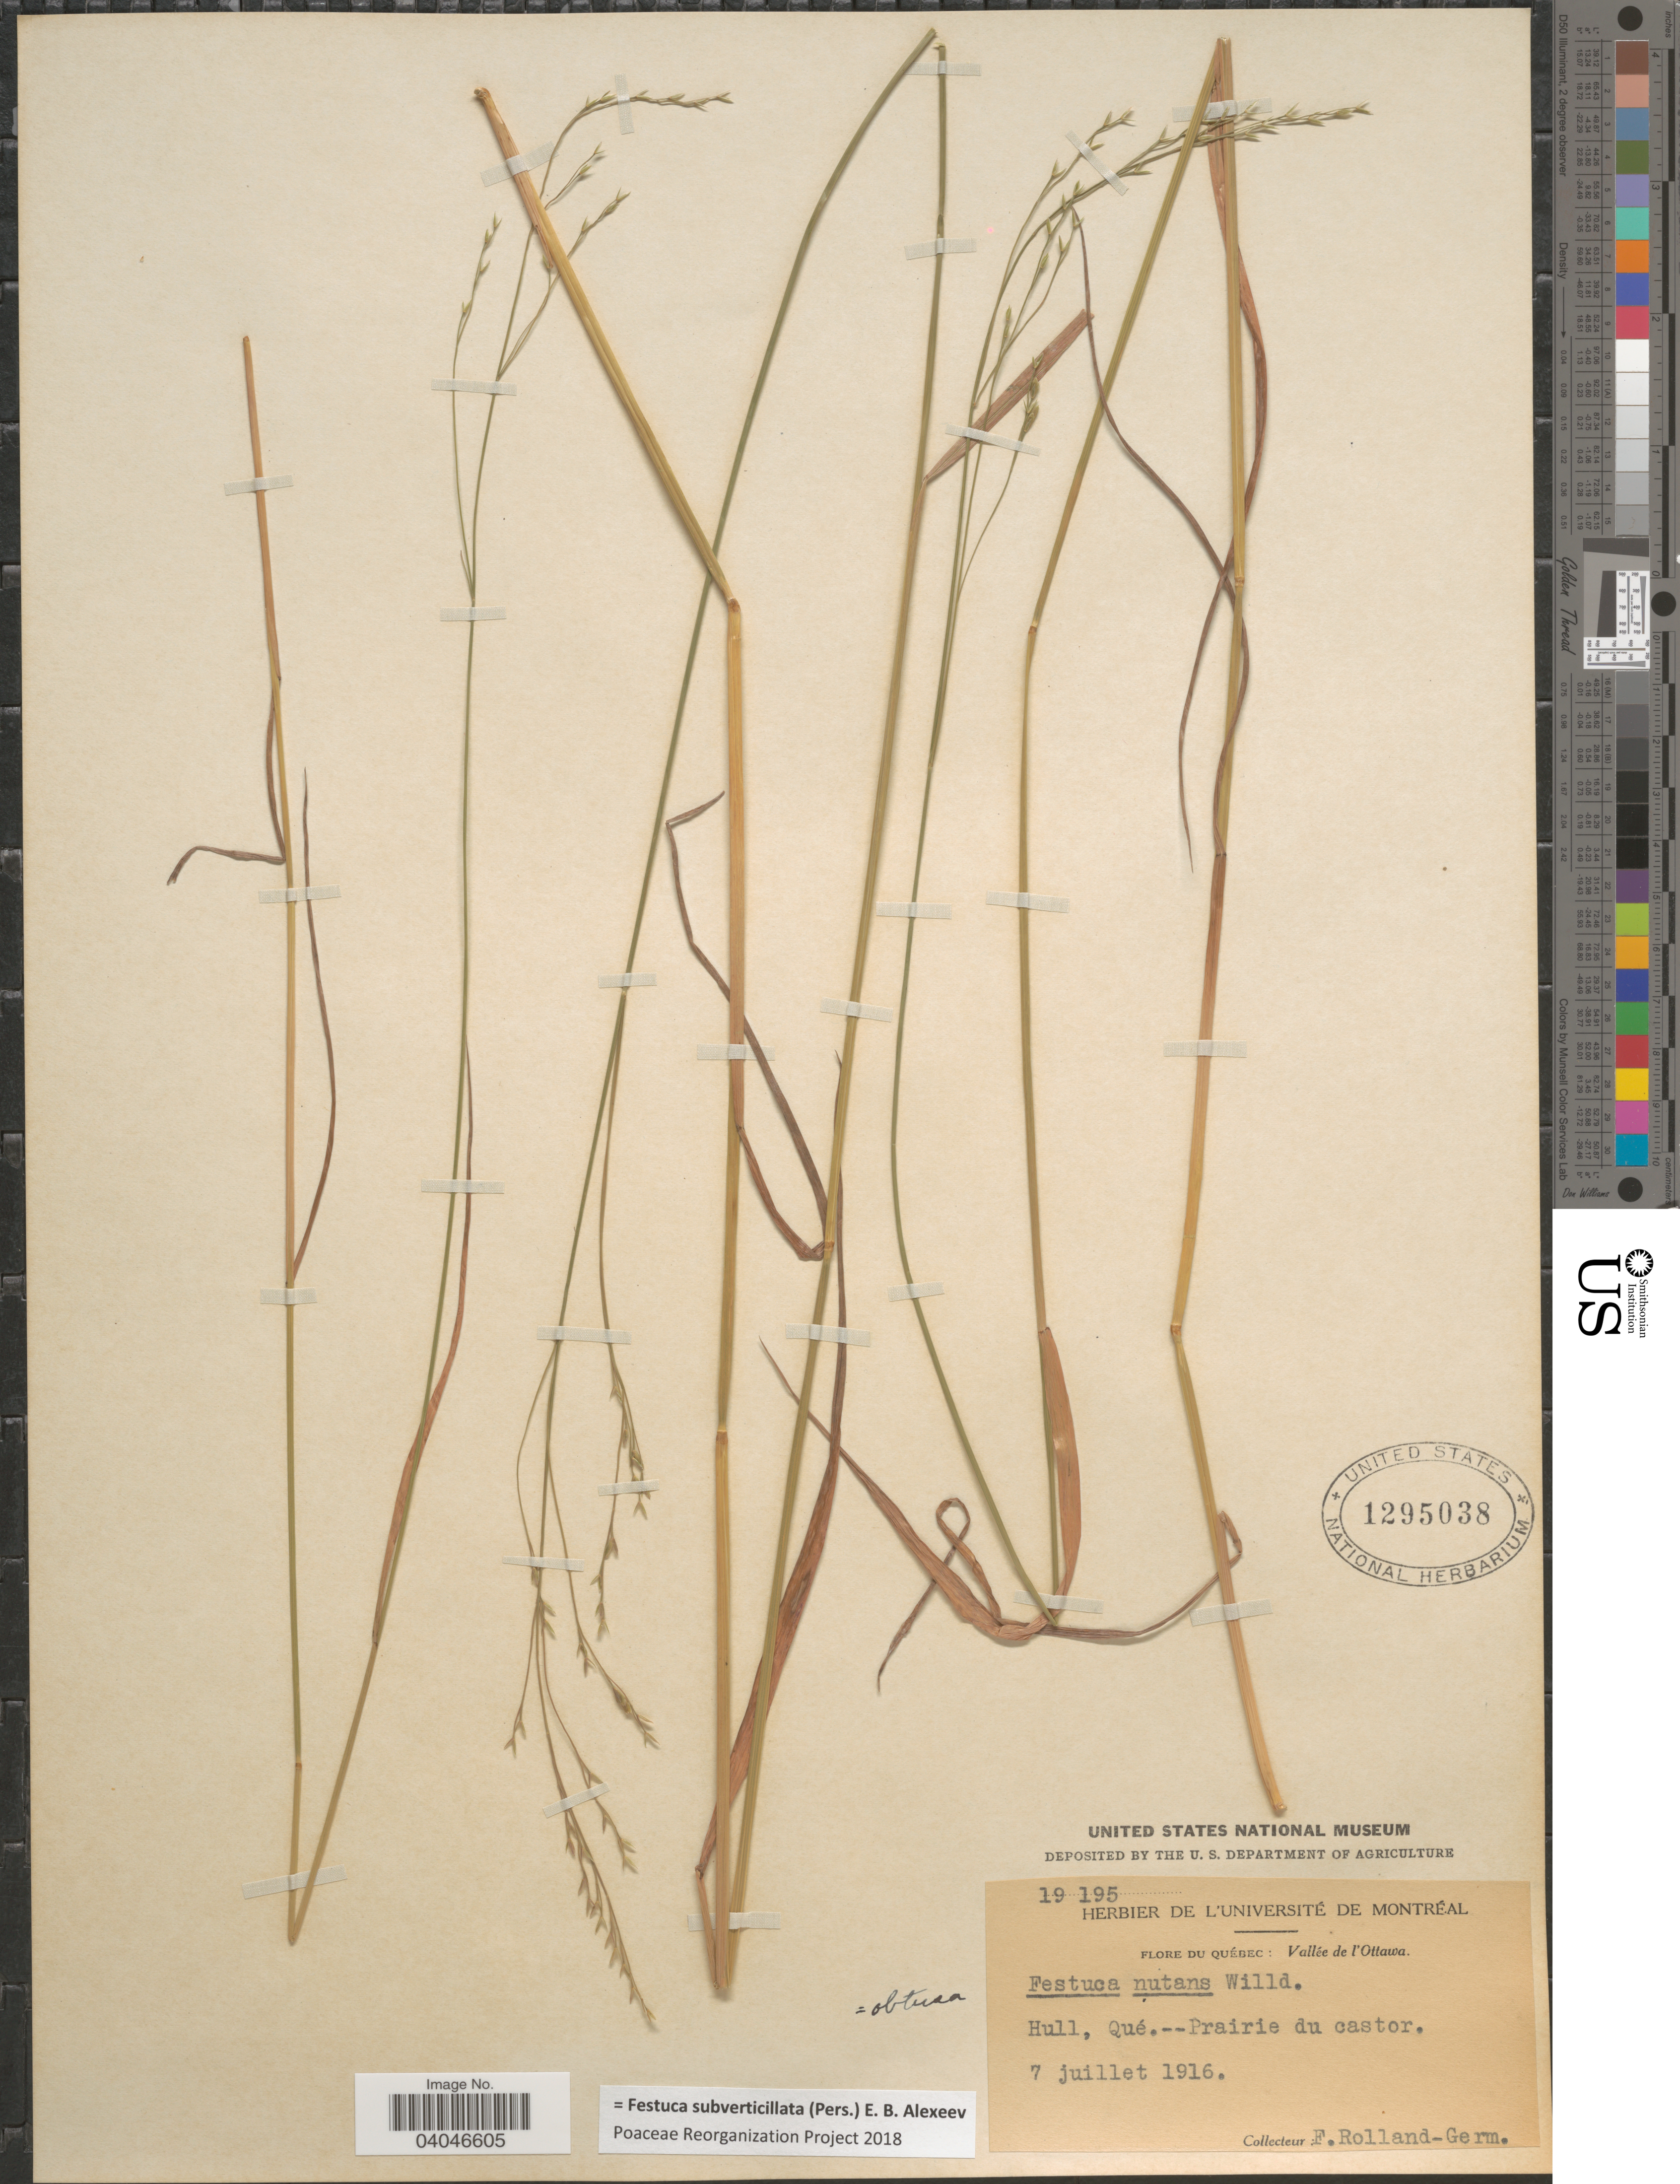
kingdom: Plantae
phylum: Tracheophyta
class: Liliopsida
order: Poales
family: Poaceae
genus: Festuca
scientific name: Festuca subverticillata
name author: (Pers.) E.B. Alexeev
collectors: Rolland-Germain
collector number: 19195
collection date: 1916-07-07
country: Canada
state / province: Quebec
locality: Vallée de l'Ottawa. Hull.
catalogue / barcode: US 1295038